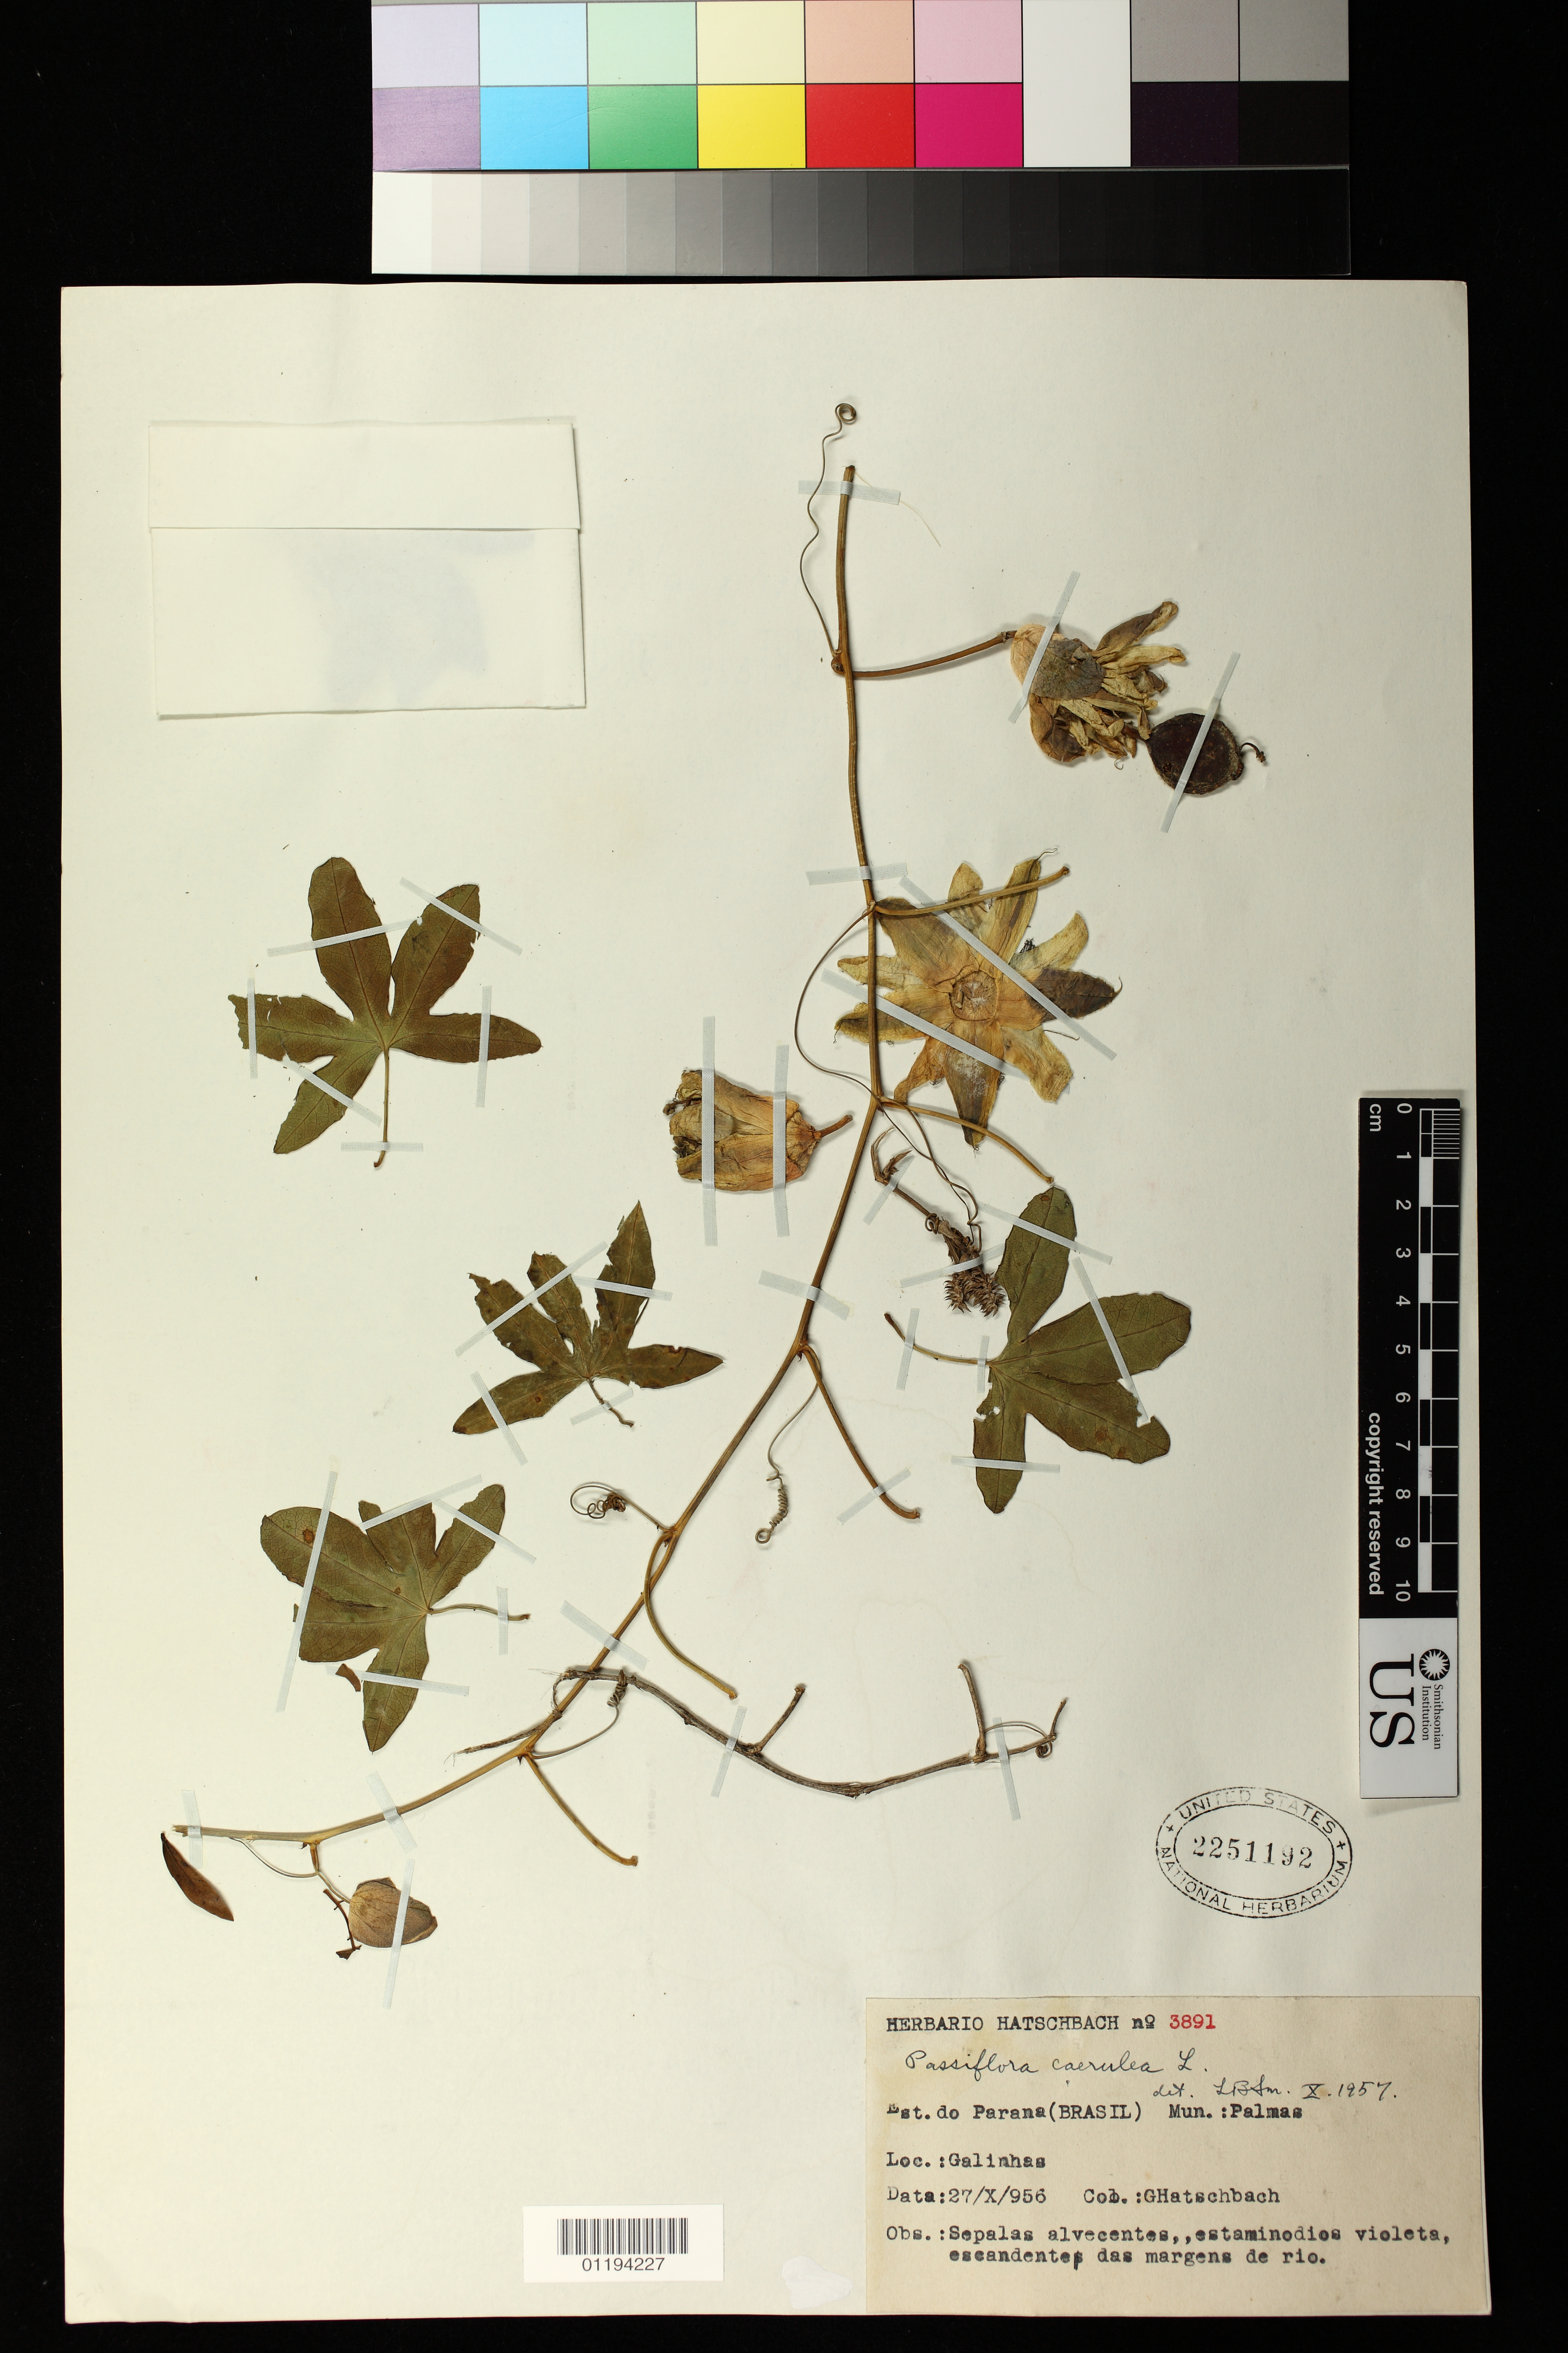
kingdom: Plantae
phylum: Tracheophyta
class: Magnoliopsida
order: Malpighiales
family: Passifloraceae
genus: Passiflora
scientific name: Passiflora caerulea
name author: L.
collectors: G. Hatschbach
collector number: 3891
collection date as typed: Oct 27 1956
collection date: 1956-10-27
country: Brazil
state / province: Paraná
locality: Est.do Parana, Mun.: Palmas Galinhas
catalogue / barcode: US 2251192